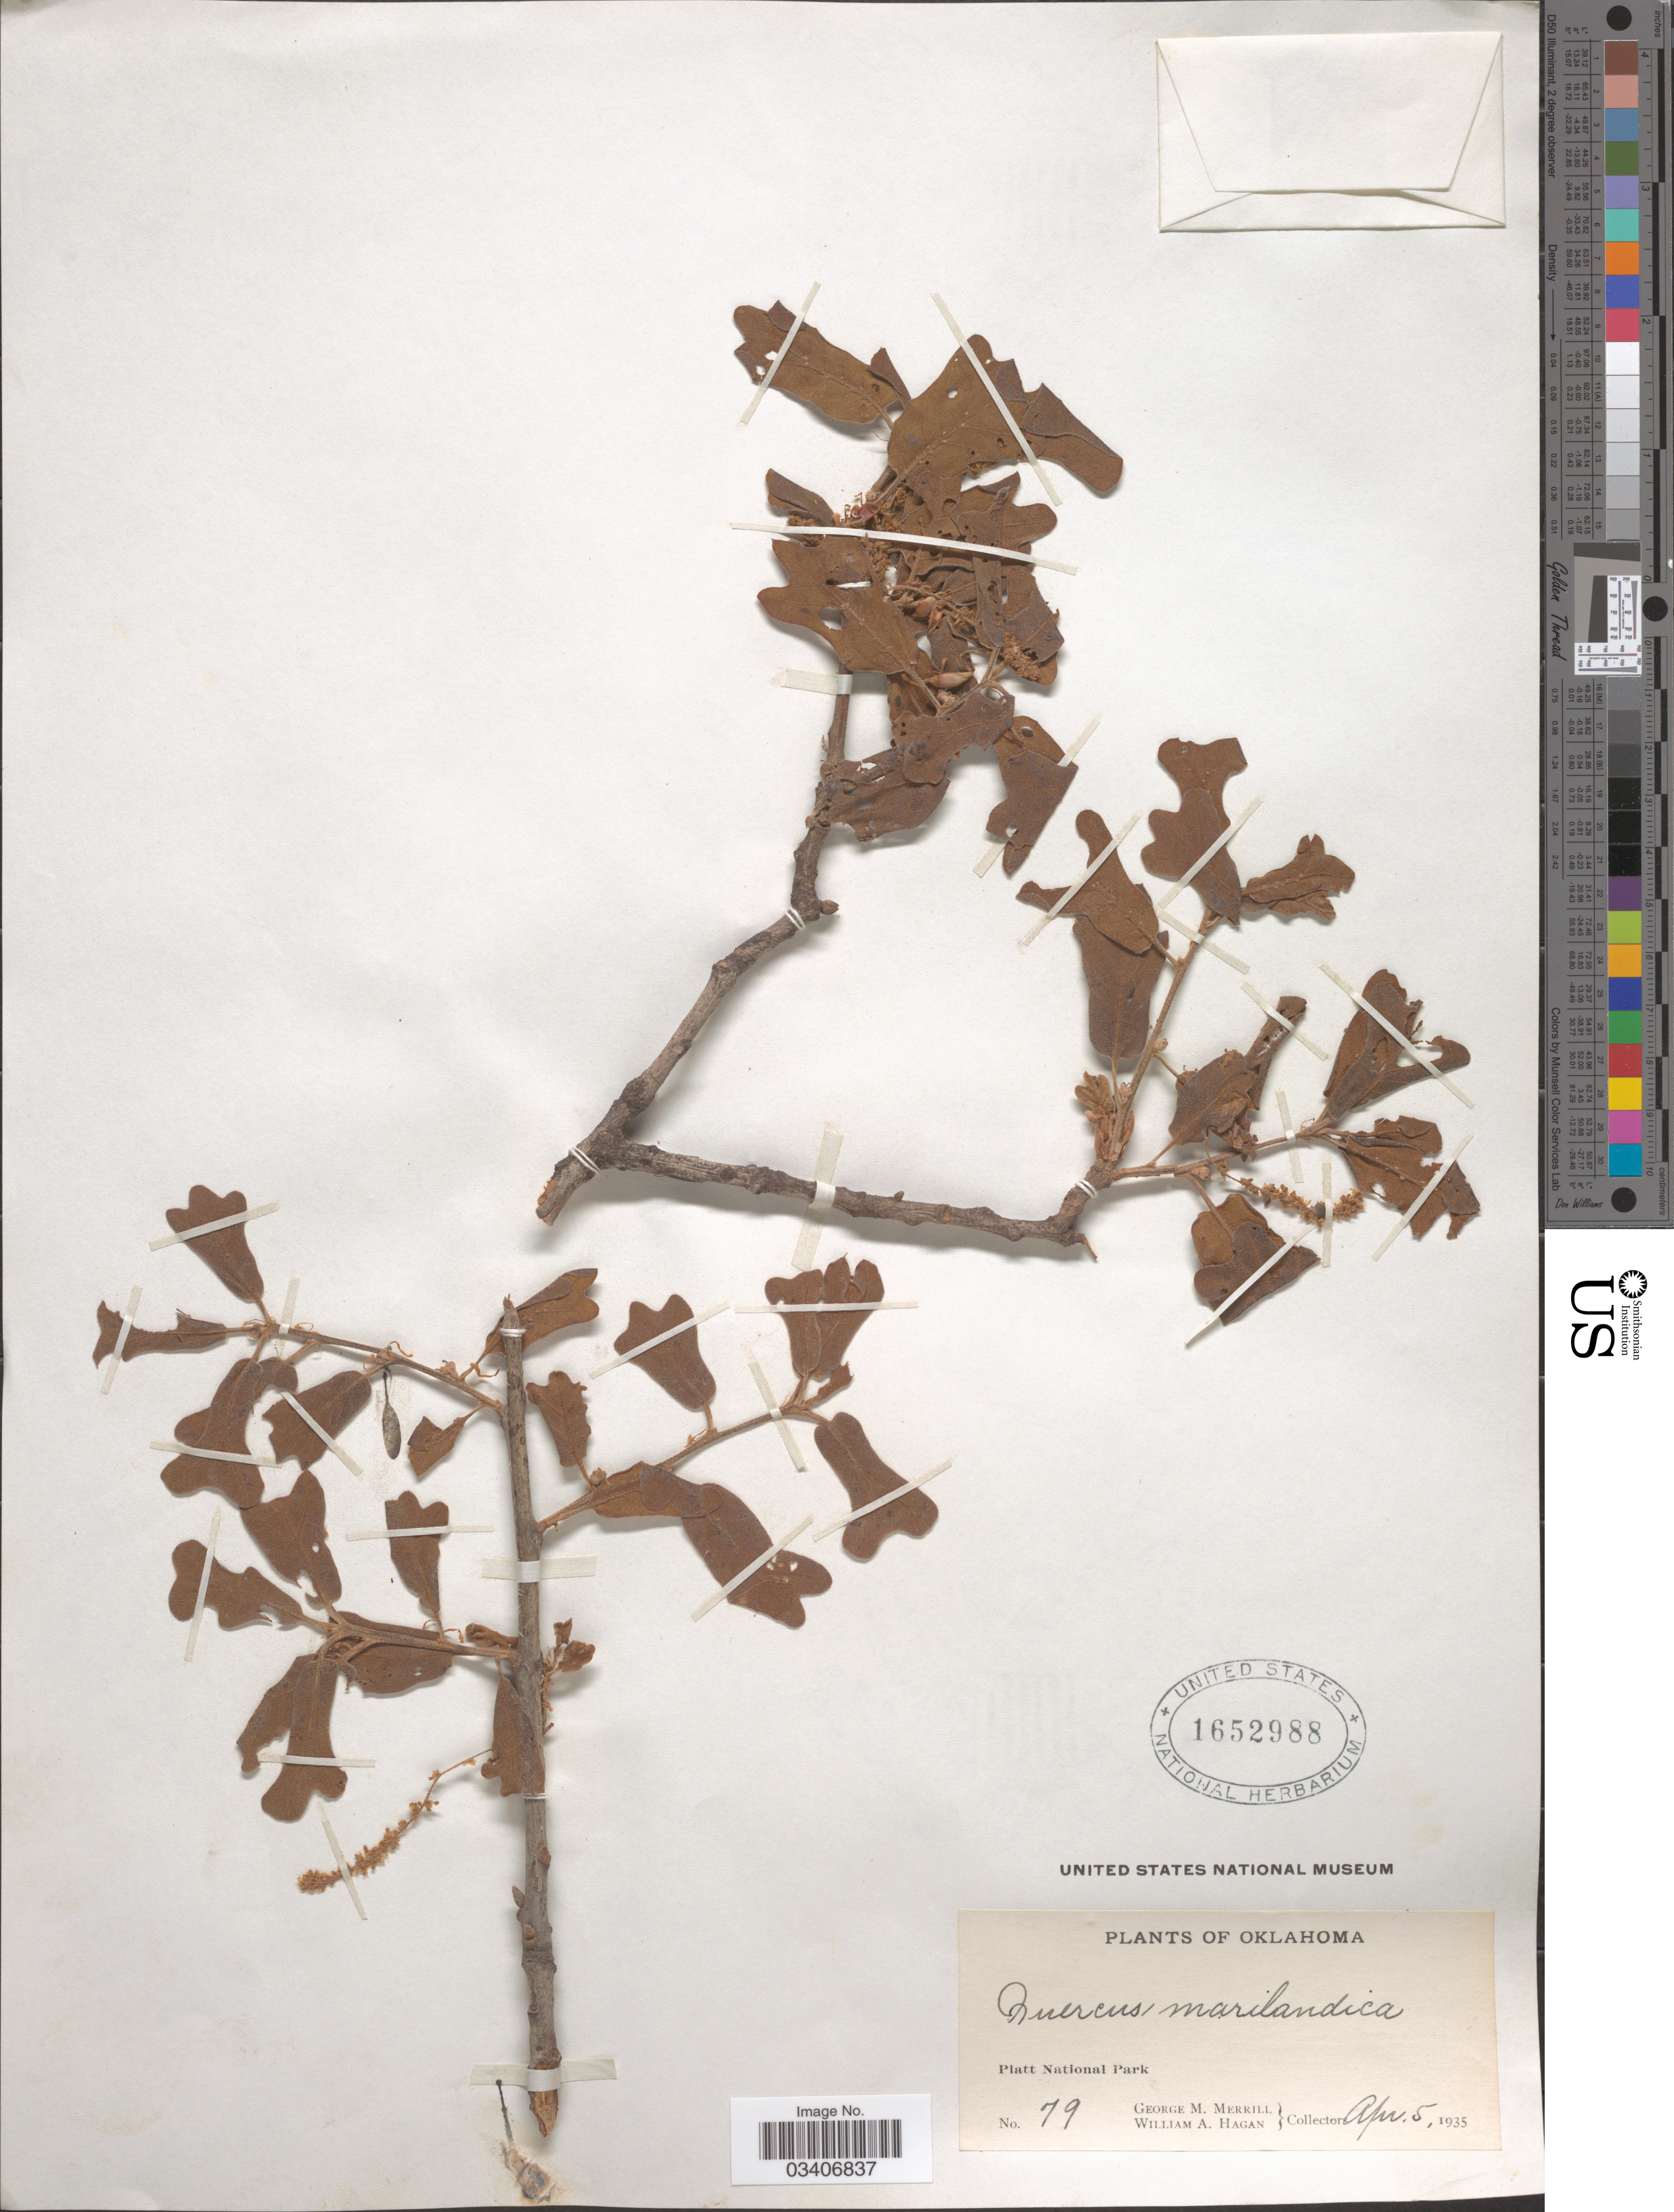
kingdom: Plantae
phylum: Tracheophyta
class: Magnoliopsida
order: Fagales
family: Fagaceae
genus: Quercus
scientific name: Quercus marilandica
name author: (L.) Münchh.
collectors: G. M. Merrill & W. Hagan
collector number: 79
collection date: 1935-04-05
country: United States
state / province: Oklahoma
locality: Platt National Park.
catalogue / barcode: US 1652988